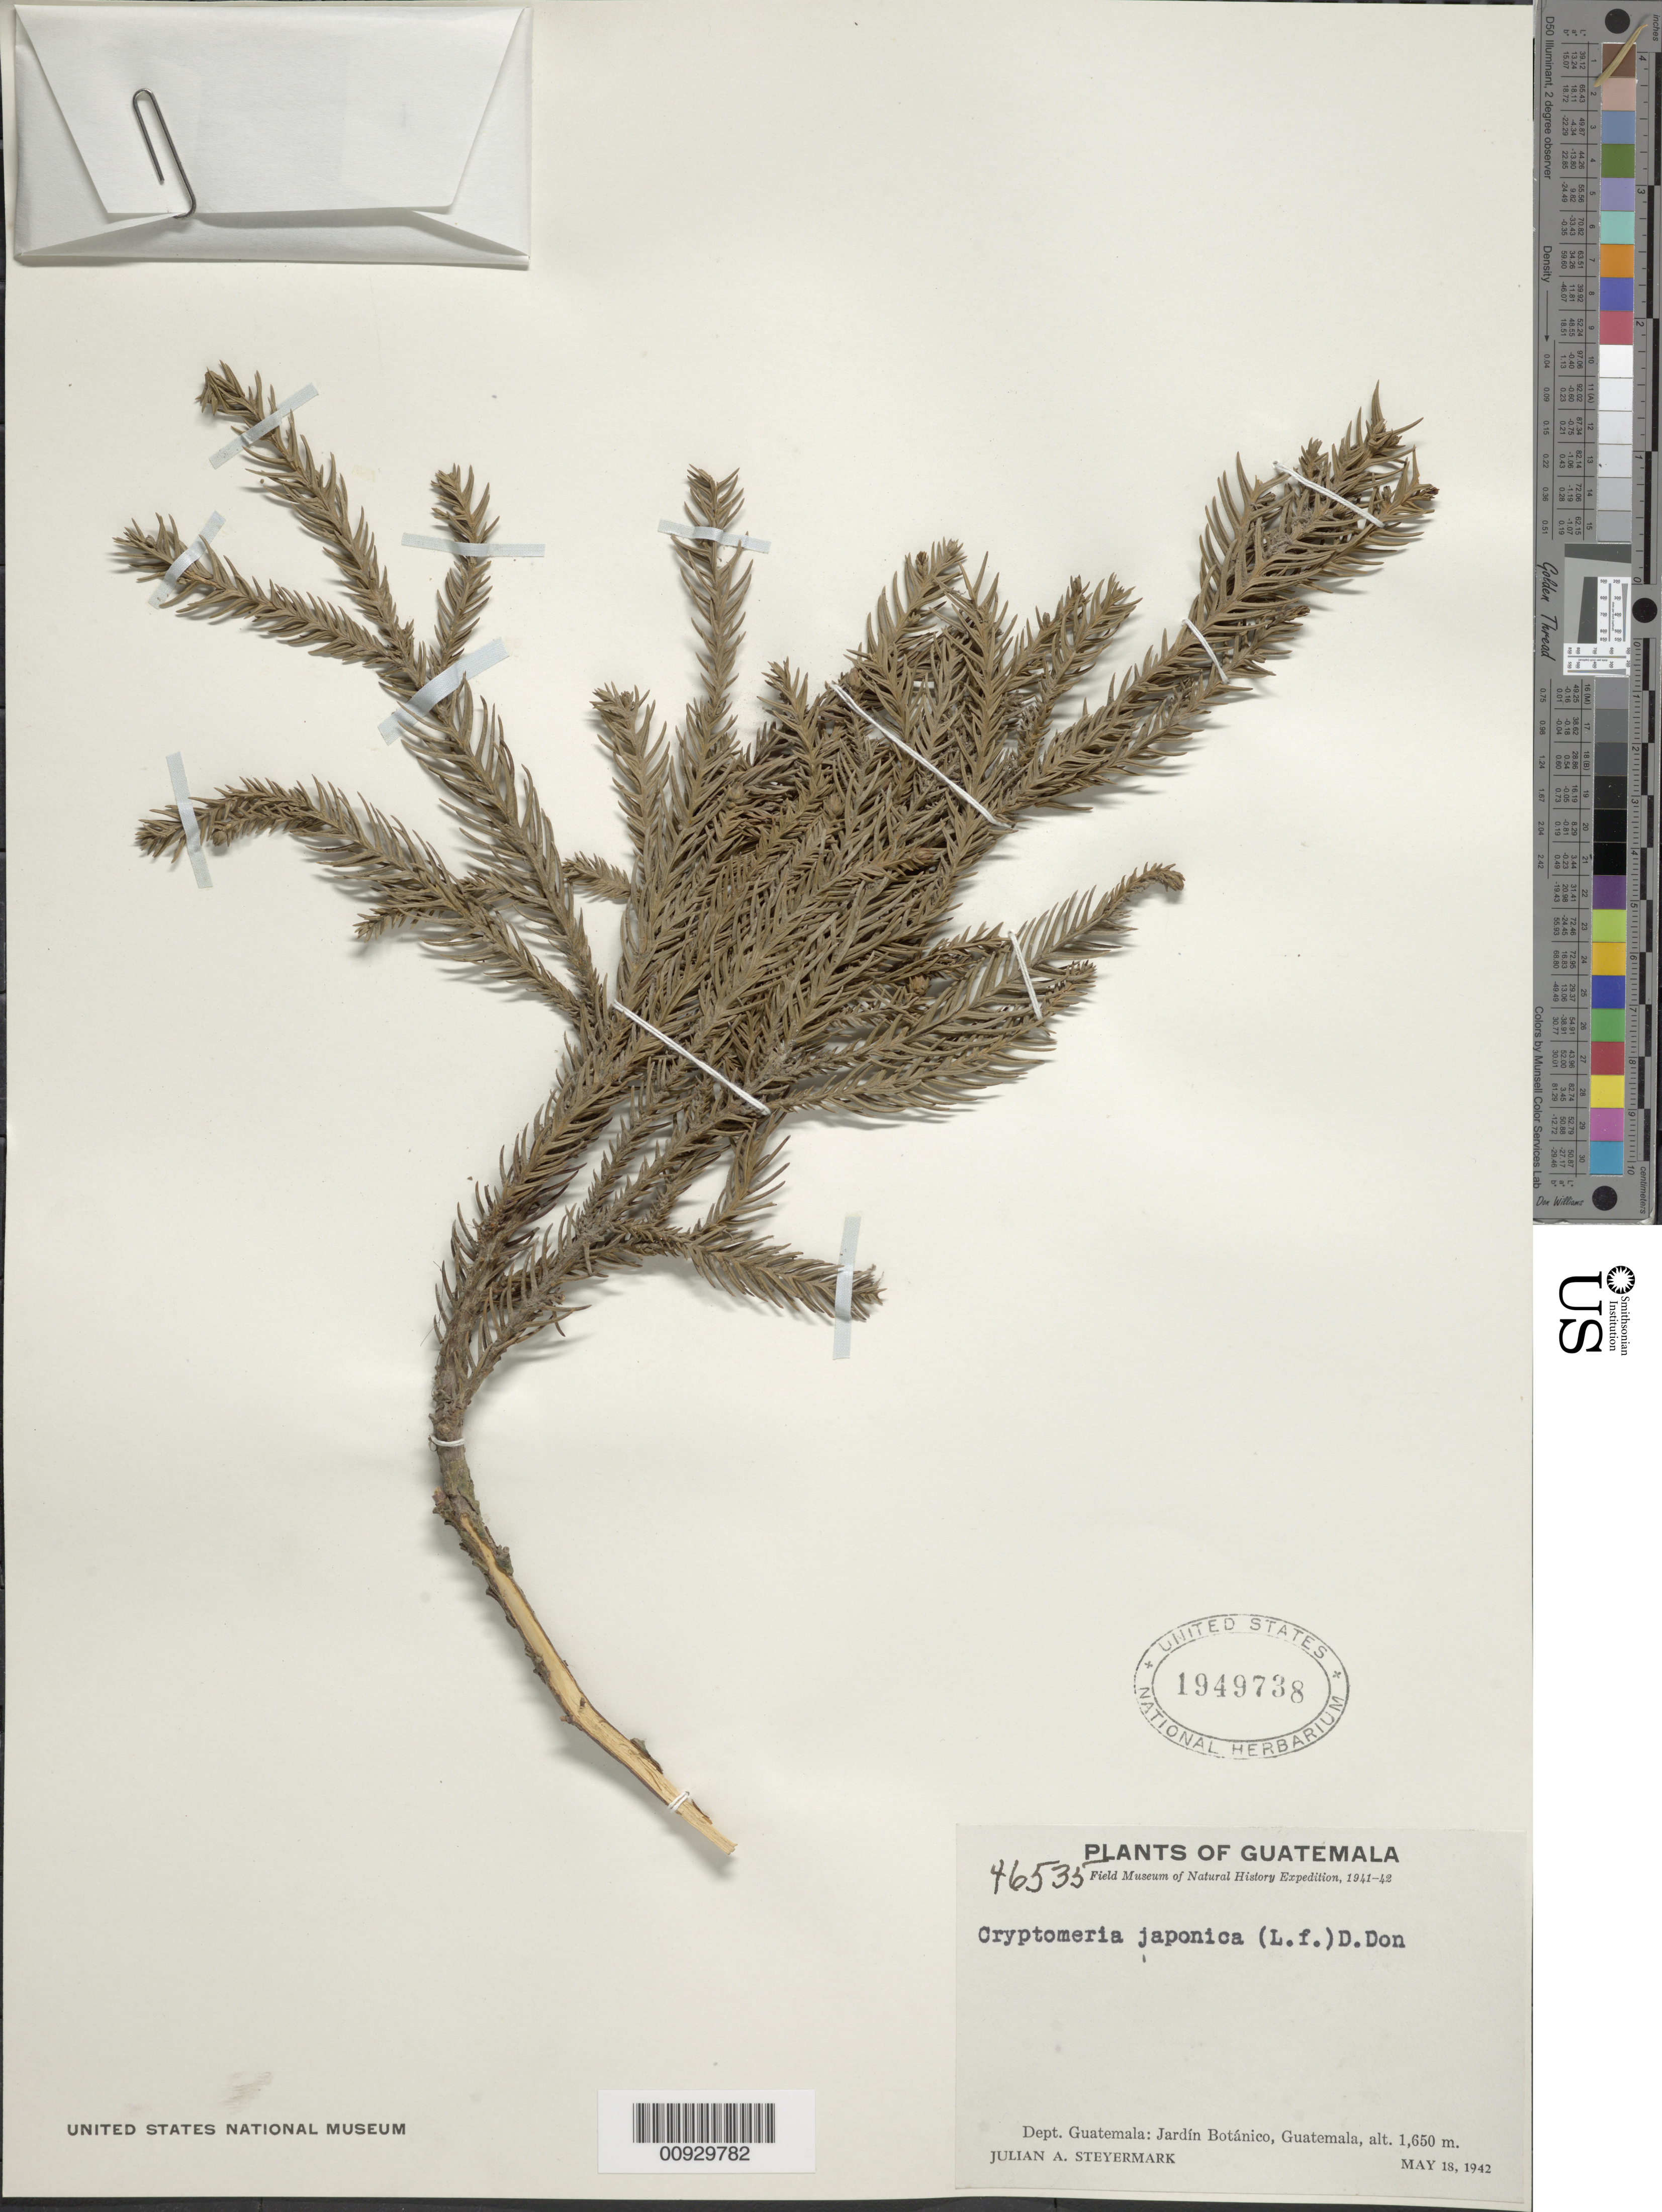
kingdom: Plantae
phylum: Tracheophyta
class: Pinopsida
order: Pinales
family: Cupressaceae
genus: Cryptomeria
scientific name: Cryptomeria japonica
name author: (Thunb. ex L. f.) D. Don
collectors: J. Steyermark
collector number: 46535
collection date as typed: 18 May 1942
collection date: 1942-05-18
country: Guatemala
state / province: Guatemala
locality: Jardín Botánico.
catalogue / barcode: US 1949738